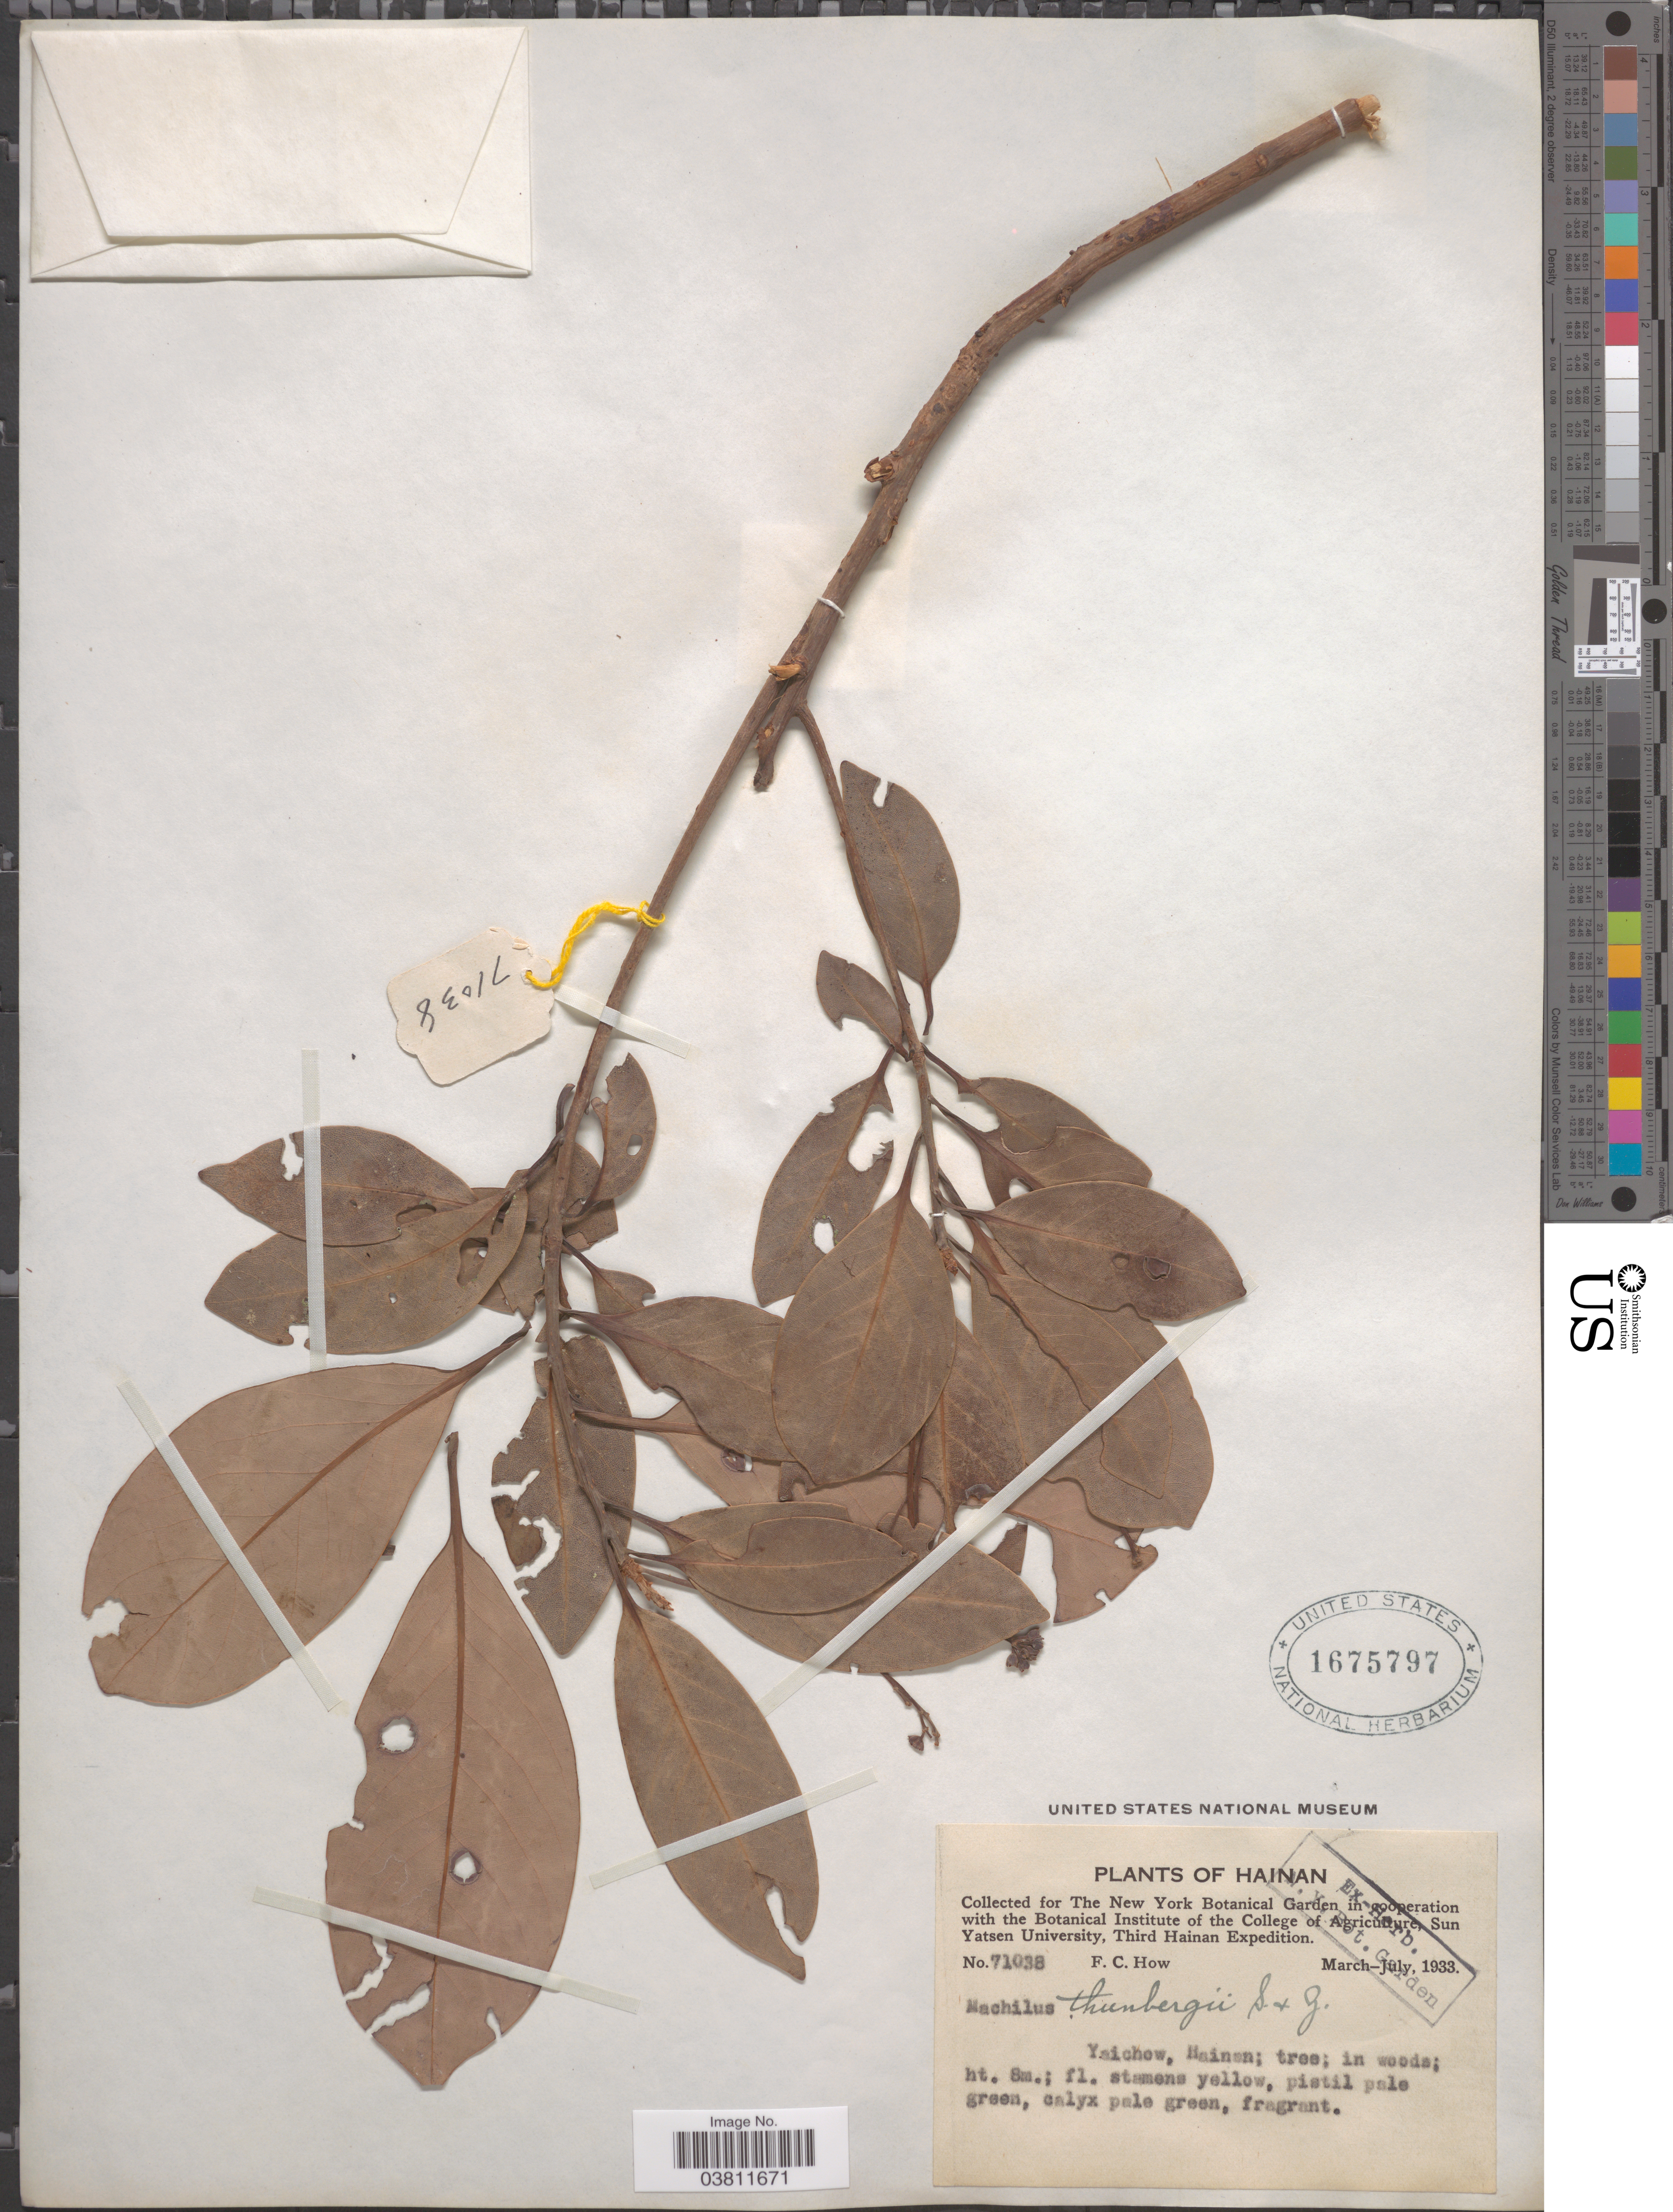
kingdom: Plantae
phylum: Tracheophyta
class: Magnoliopsida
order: Laurales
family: Lauraceae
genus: Machilus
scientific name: Machilus thunbergii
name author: Siebold & Zucc.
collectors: F. C. How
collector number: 71038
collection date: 1933-03/1933-07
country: China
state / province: Hainan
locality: Yaichow.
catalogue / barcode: US 1675797